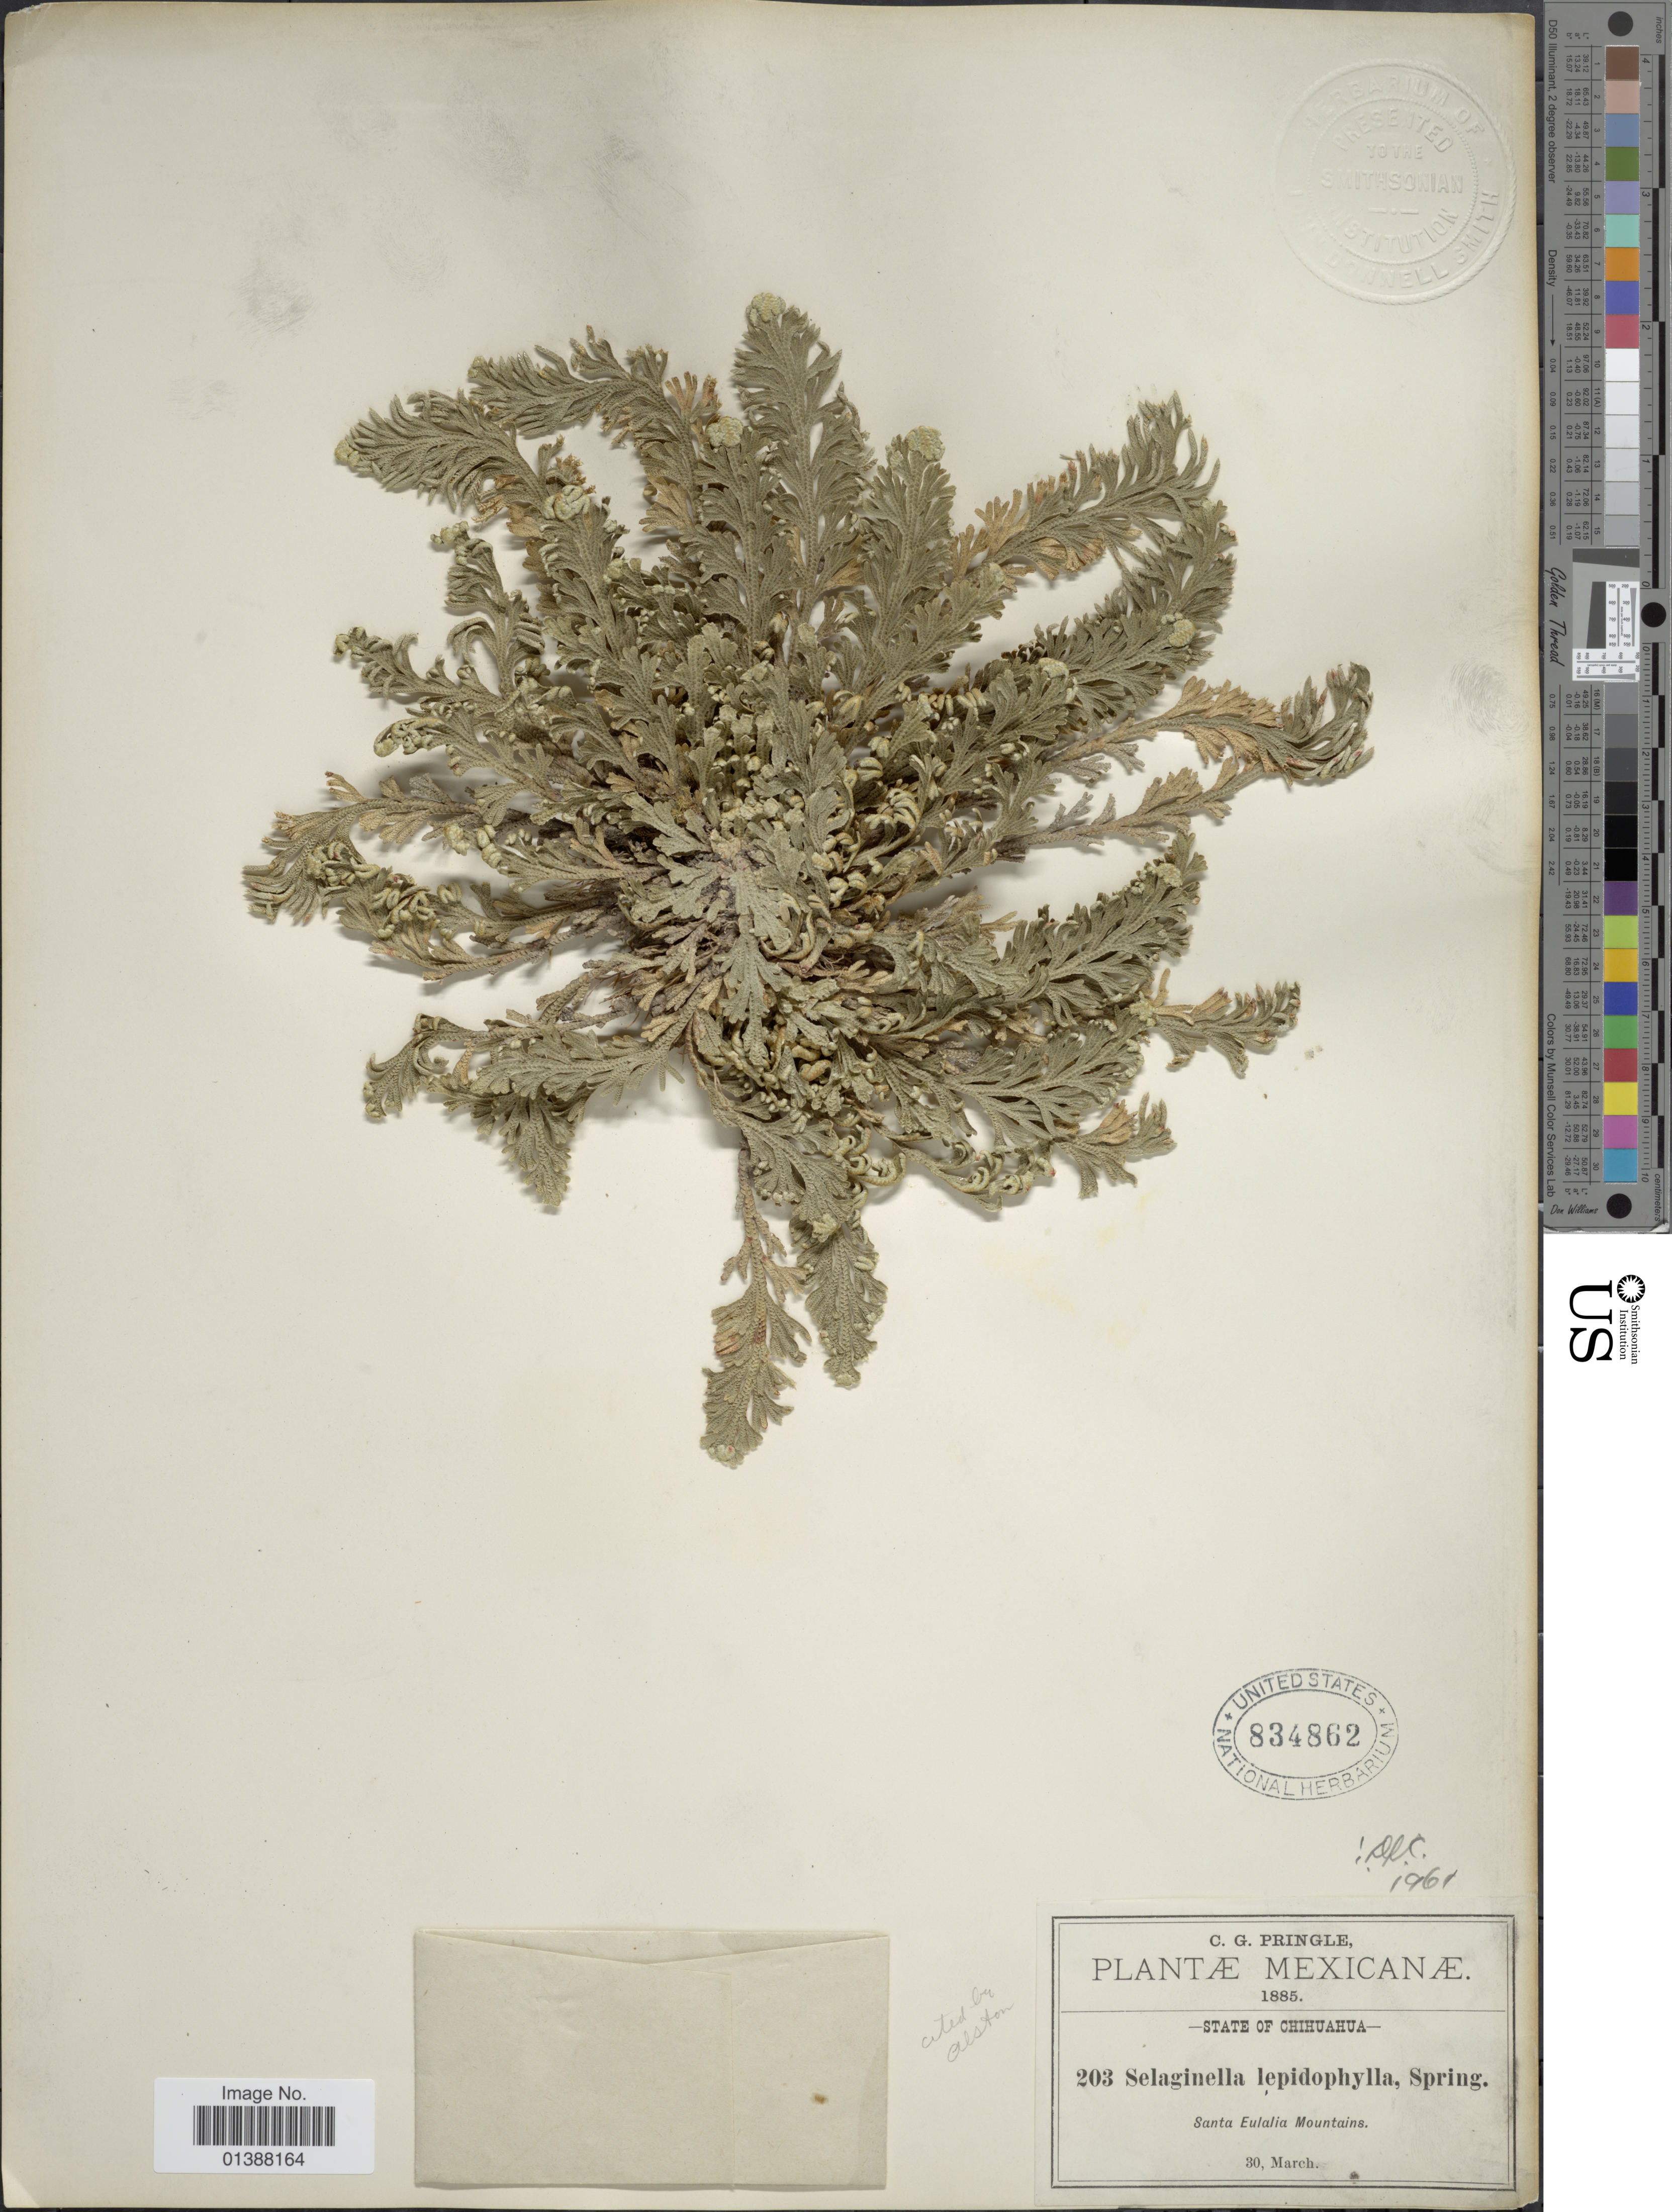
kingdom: Plantae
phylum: Tracheophyta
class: Lycopodiopsida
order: Selaginellales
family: Selaginellaceae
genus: Selaginella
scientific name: Selaginella lepidophylla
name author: (Hook. & Grev.) Spring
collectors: C. G. Pringle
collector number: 203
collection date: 1885-03-30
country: Mexico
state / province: Chihuahua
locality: State of Chihuahua, Santa Eulalia Mountains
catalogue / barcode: US 834862